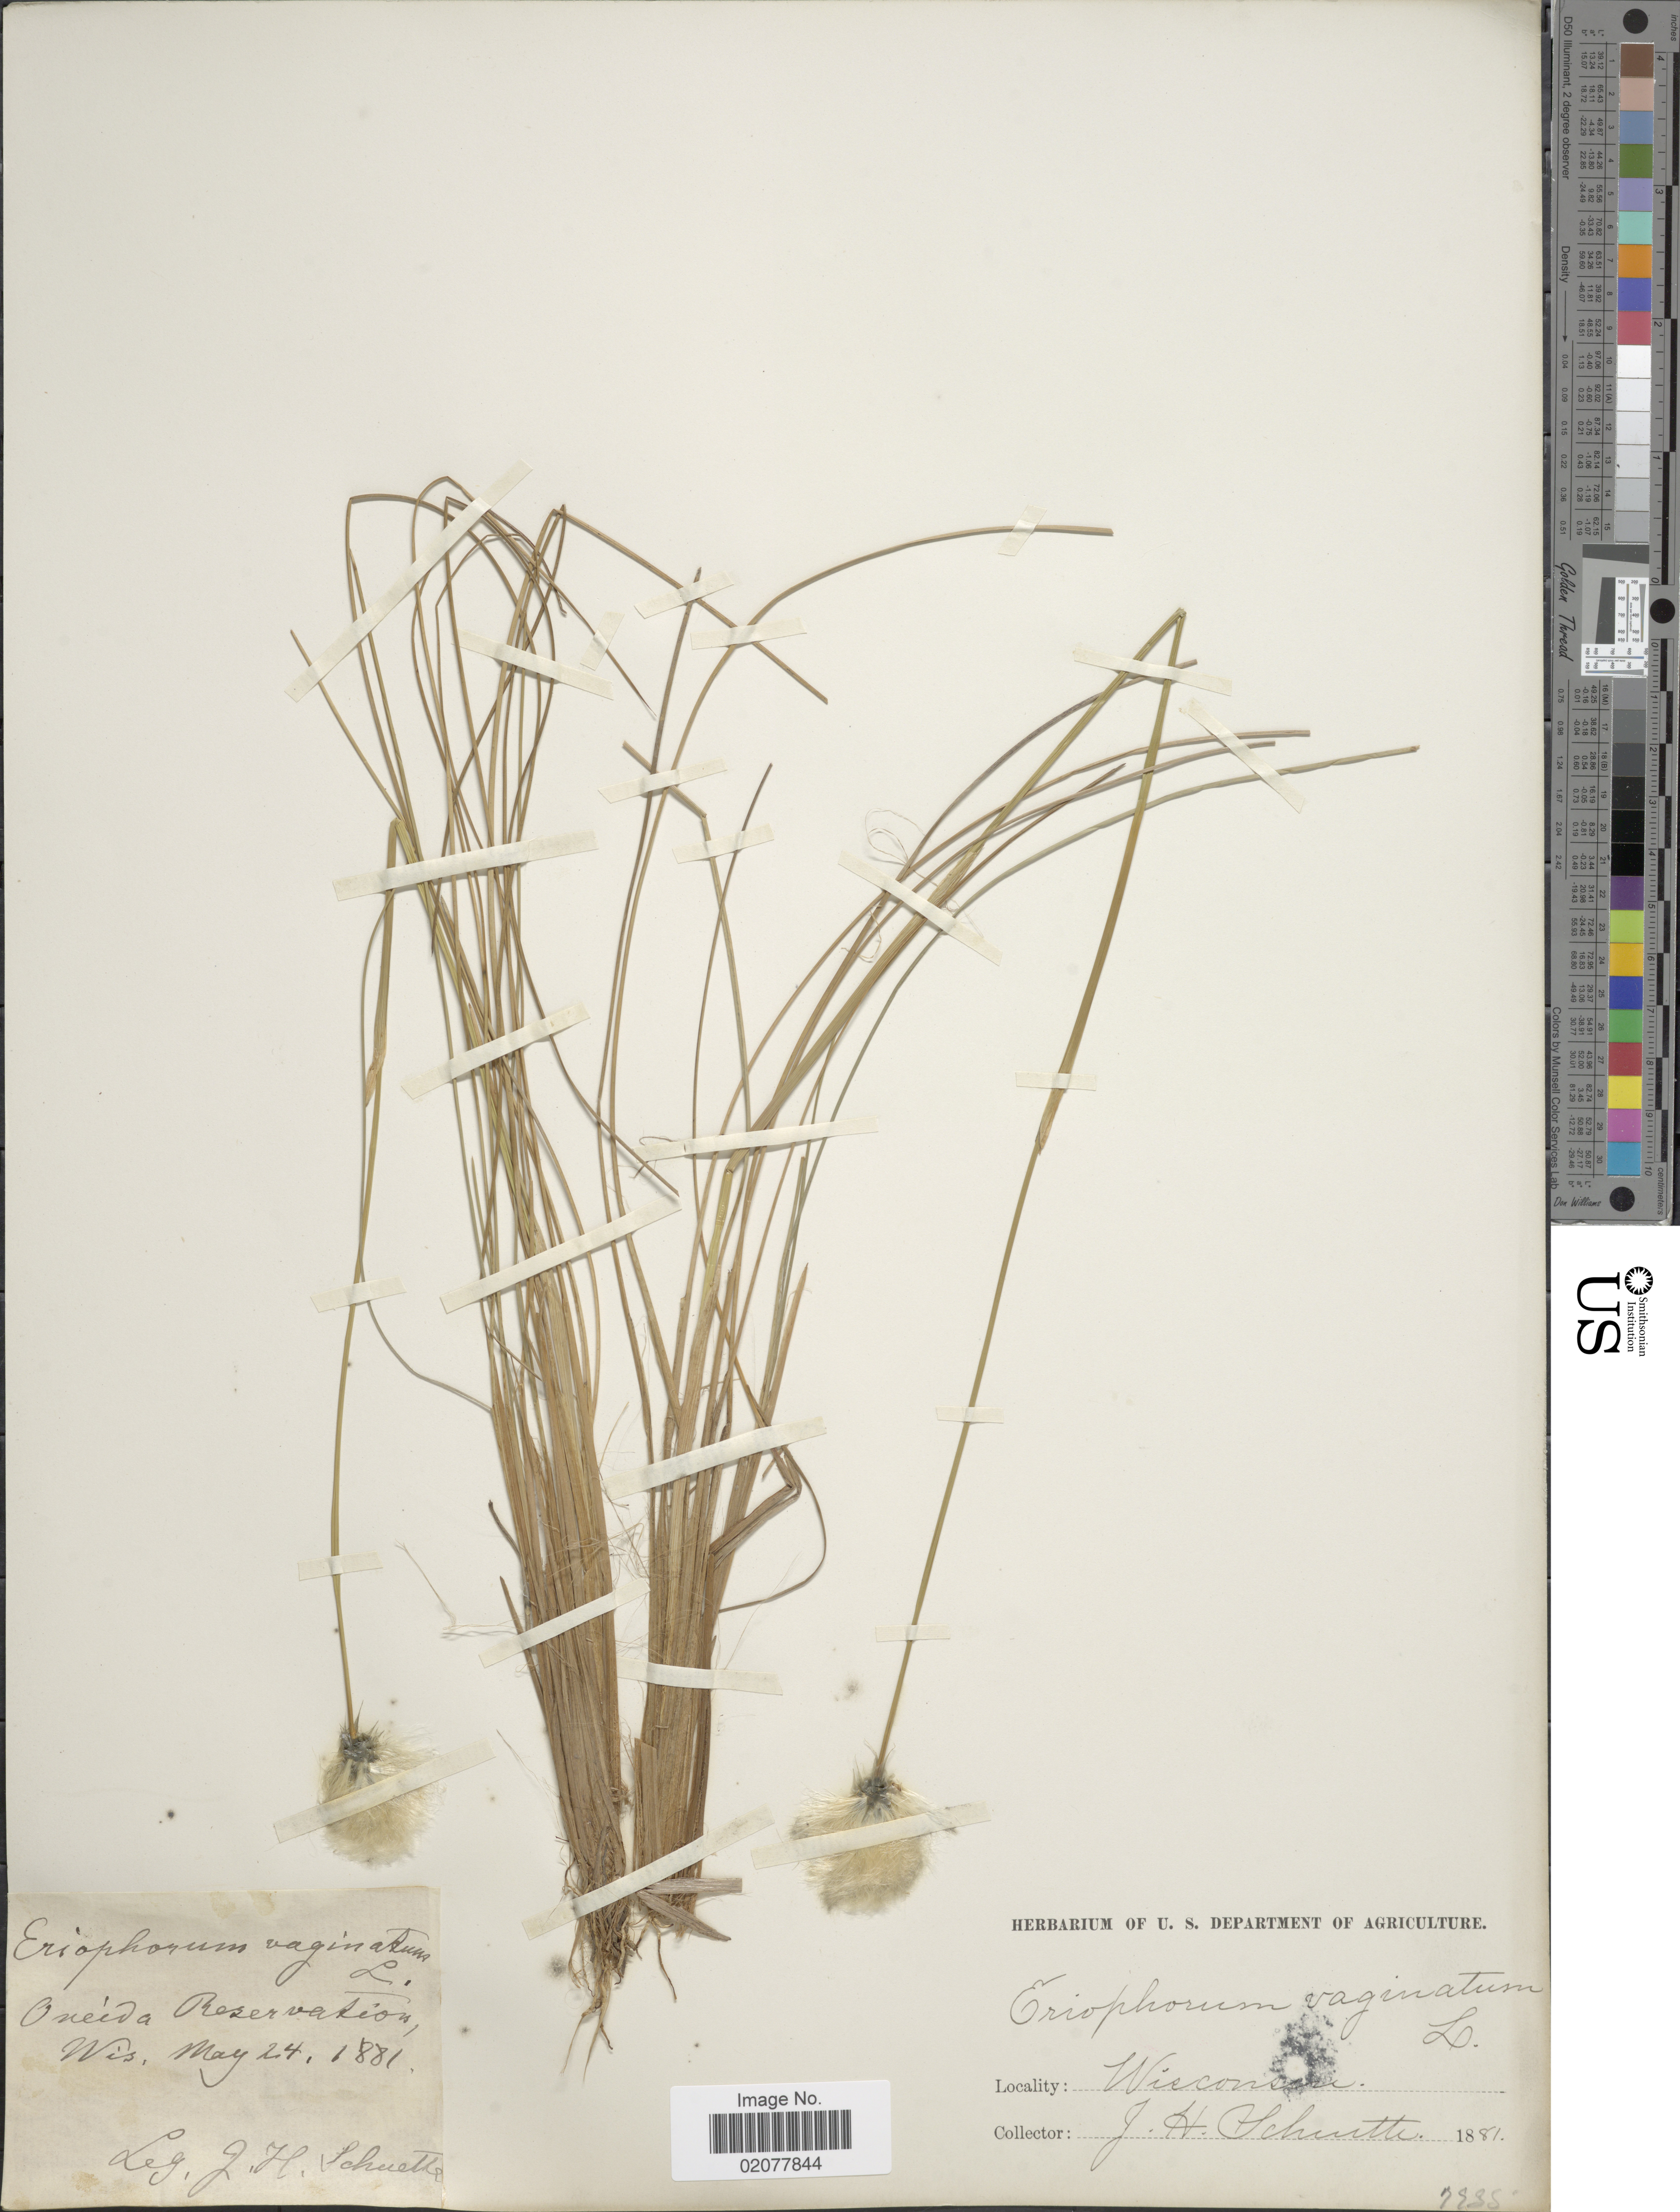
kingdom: Plantae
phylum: Tracheophyta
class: Liliopsida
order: Poales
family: Cyperaceae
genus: Eriophorum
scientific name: Eriophorum spissum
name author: Fernald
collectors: J. H. Schuette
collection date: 1881-05-24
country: United States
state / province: Wisconsin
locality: Oneida Reservation